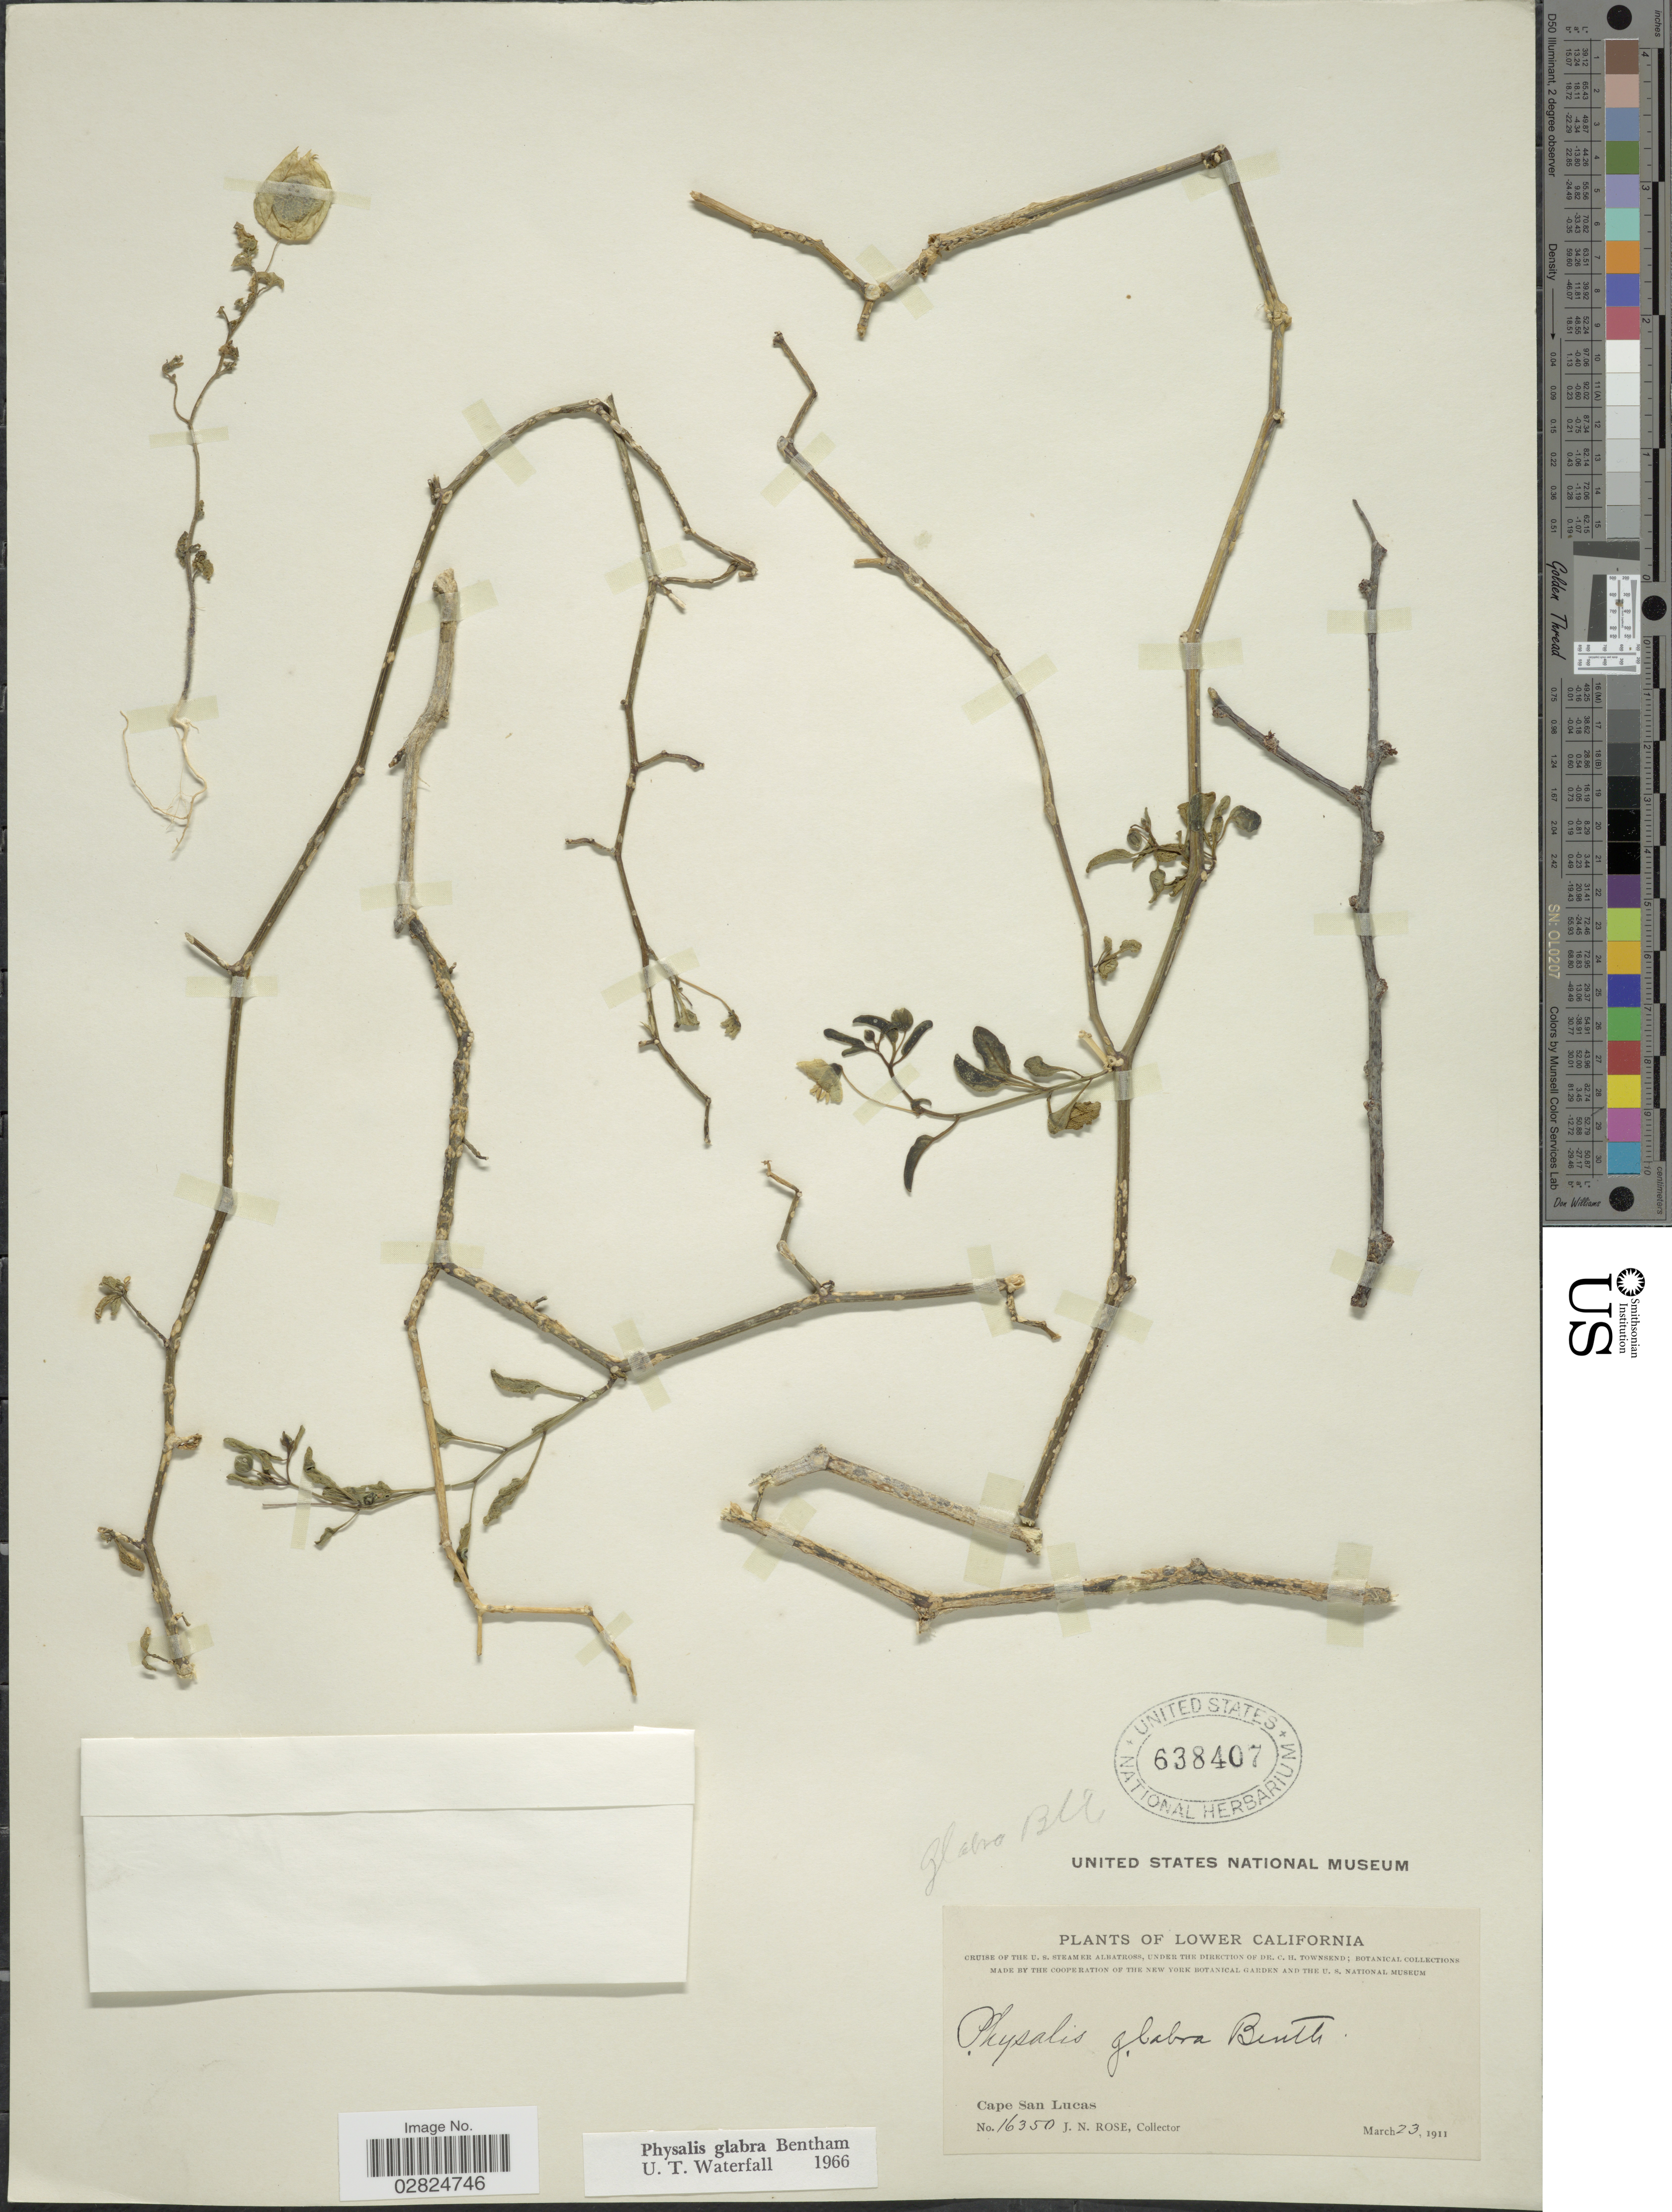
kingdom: Plantae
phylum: Tracheophyta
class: Magnoliopsida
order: Solanales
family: Solanaceae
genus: Physalis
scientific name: Physalis glabra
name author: Benth.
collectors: J. N. Rose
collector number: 16350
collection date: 1911-03-23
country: Mexico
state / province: Baja California Sur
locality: Lower California. Cape San Lucas.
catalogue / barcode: US 638407